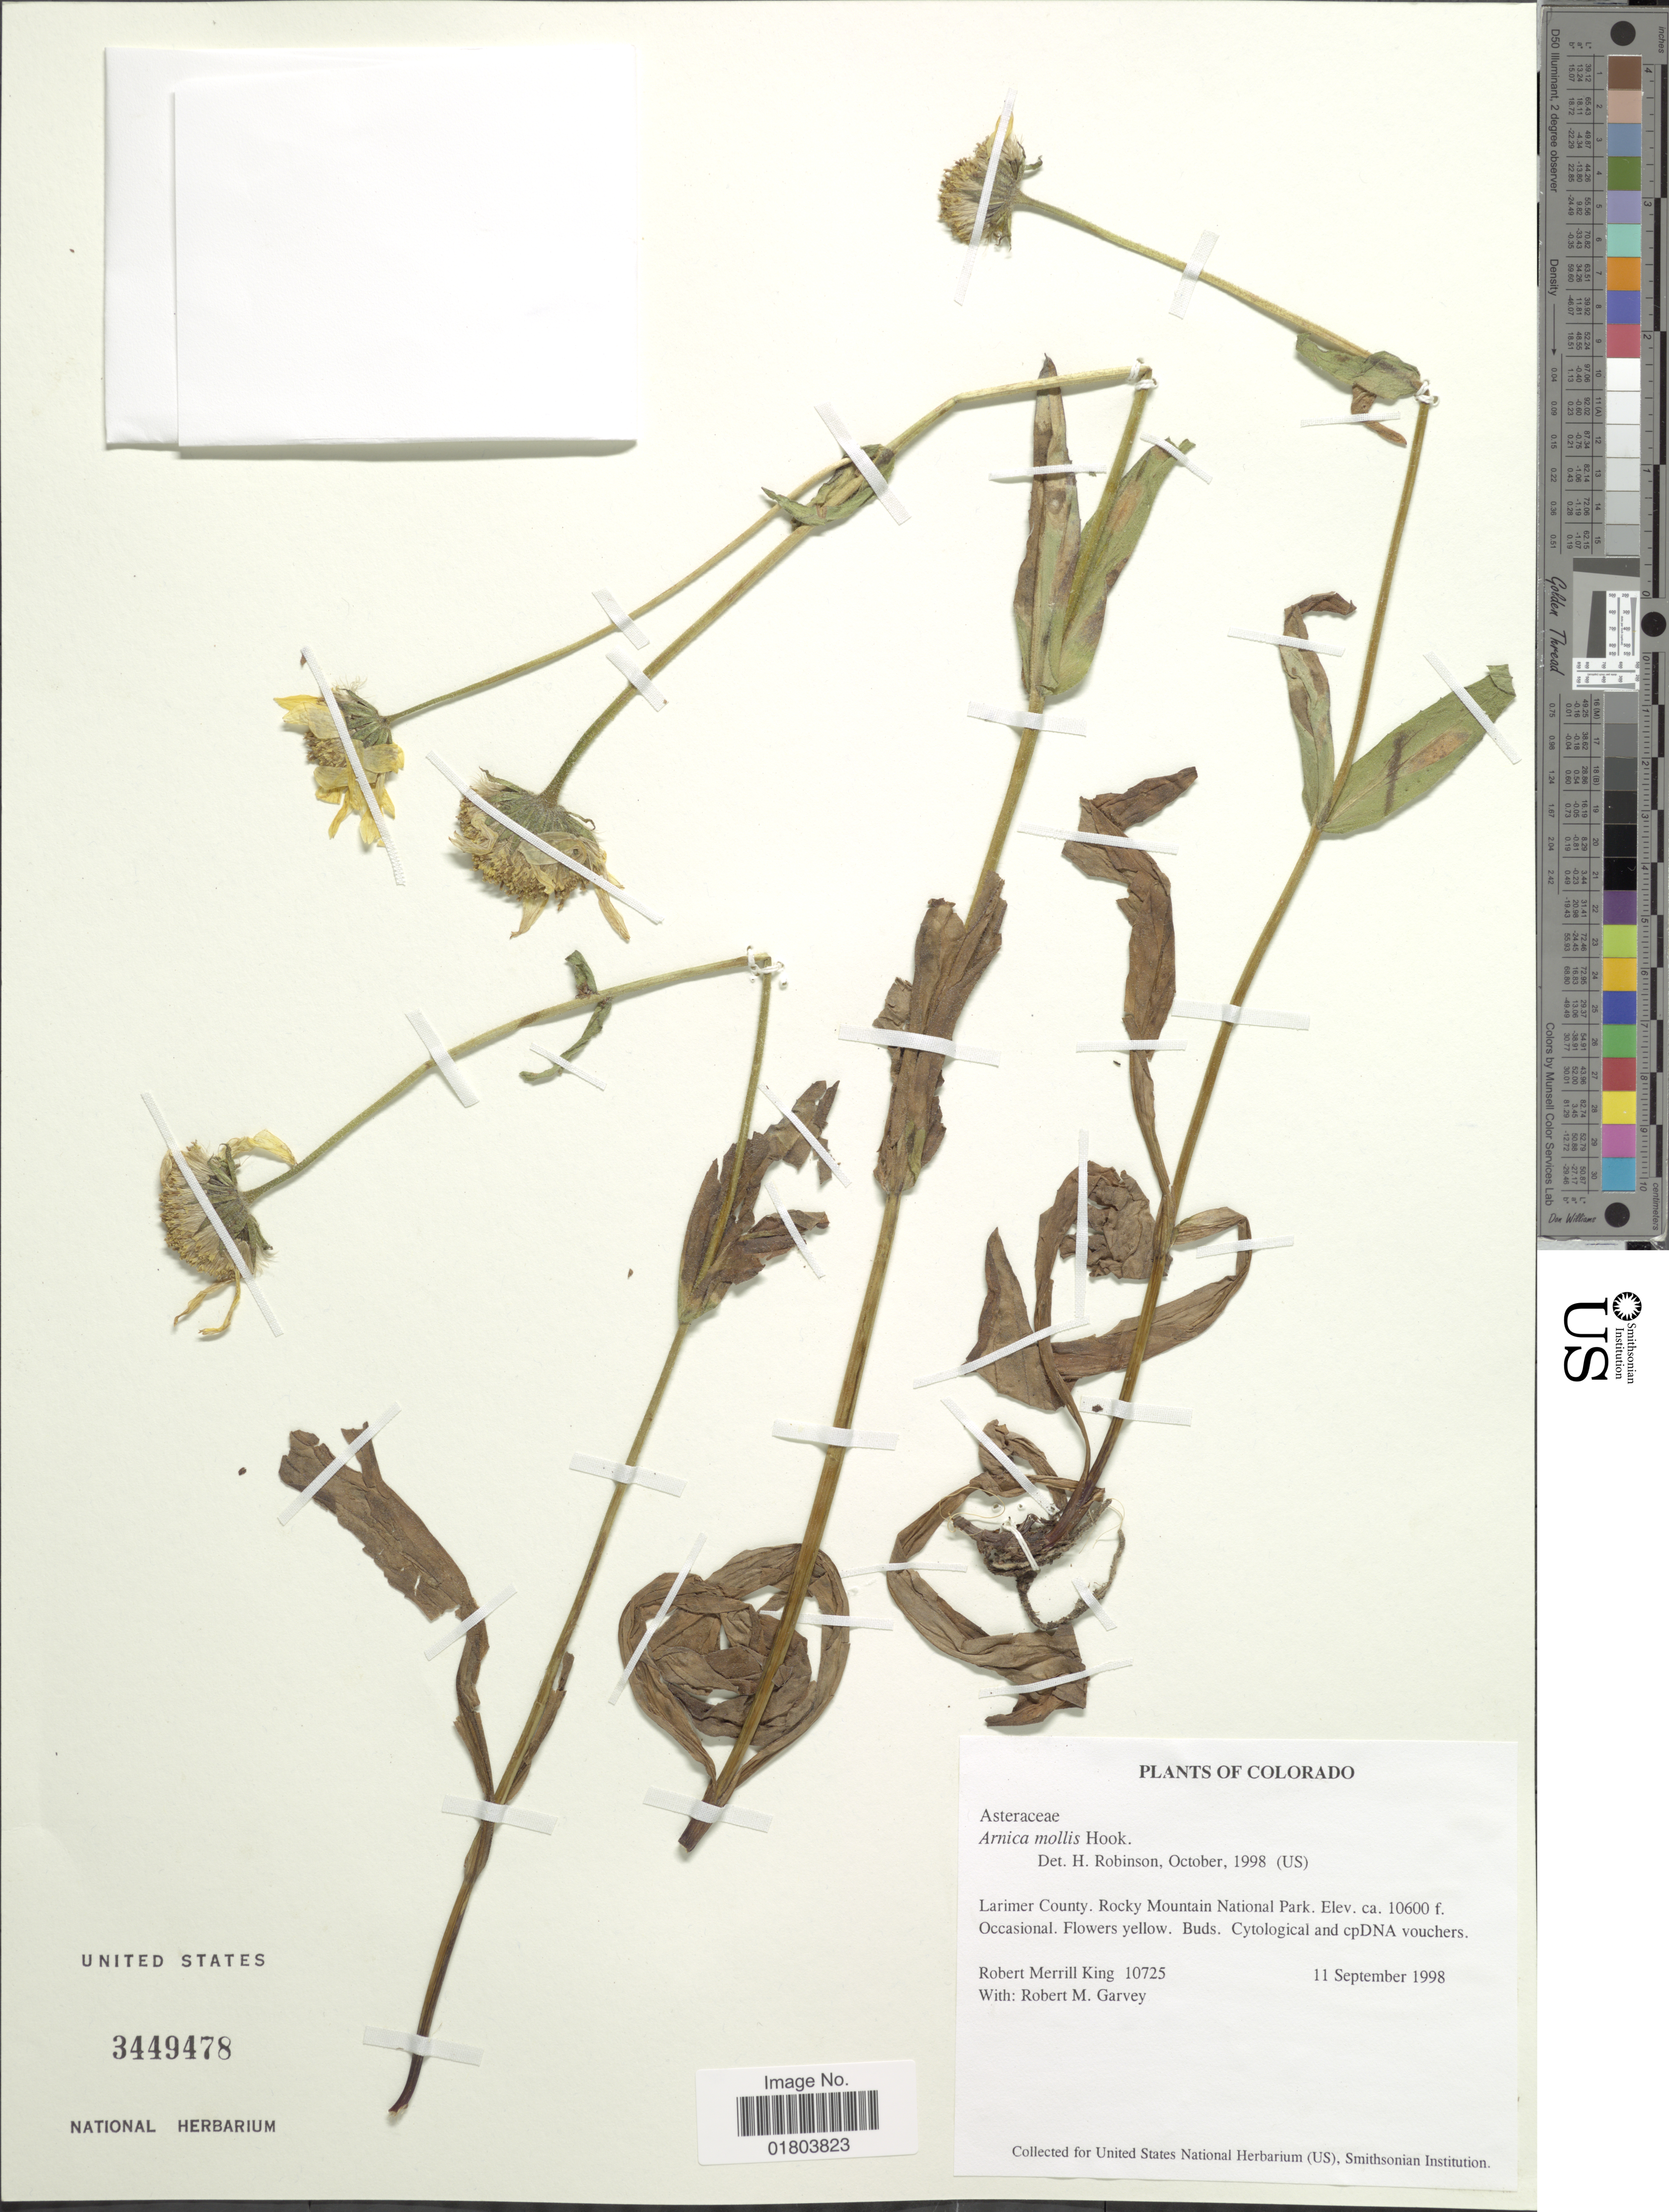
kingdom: Plantae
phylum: Tracheophyta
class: Magnoliopsida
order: Asterales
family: Asteraceae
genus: Arnica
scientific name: Arnica mollis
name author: Hook.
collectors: R. M. King & R. Garvey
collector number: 10725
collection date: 1998-09-11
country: United States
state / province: Colorado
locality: Larimer County. Rocky Mountain National Park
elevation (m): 3231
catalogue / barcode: US 3449478